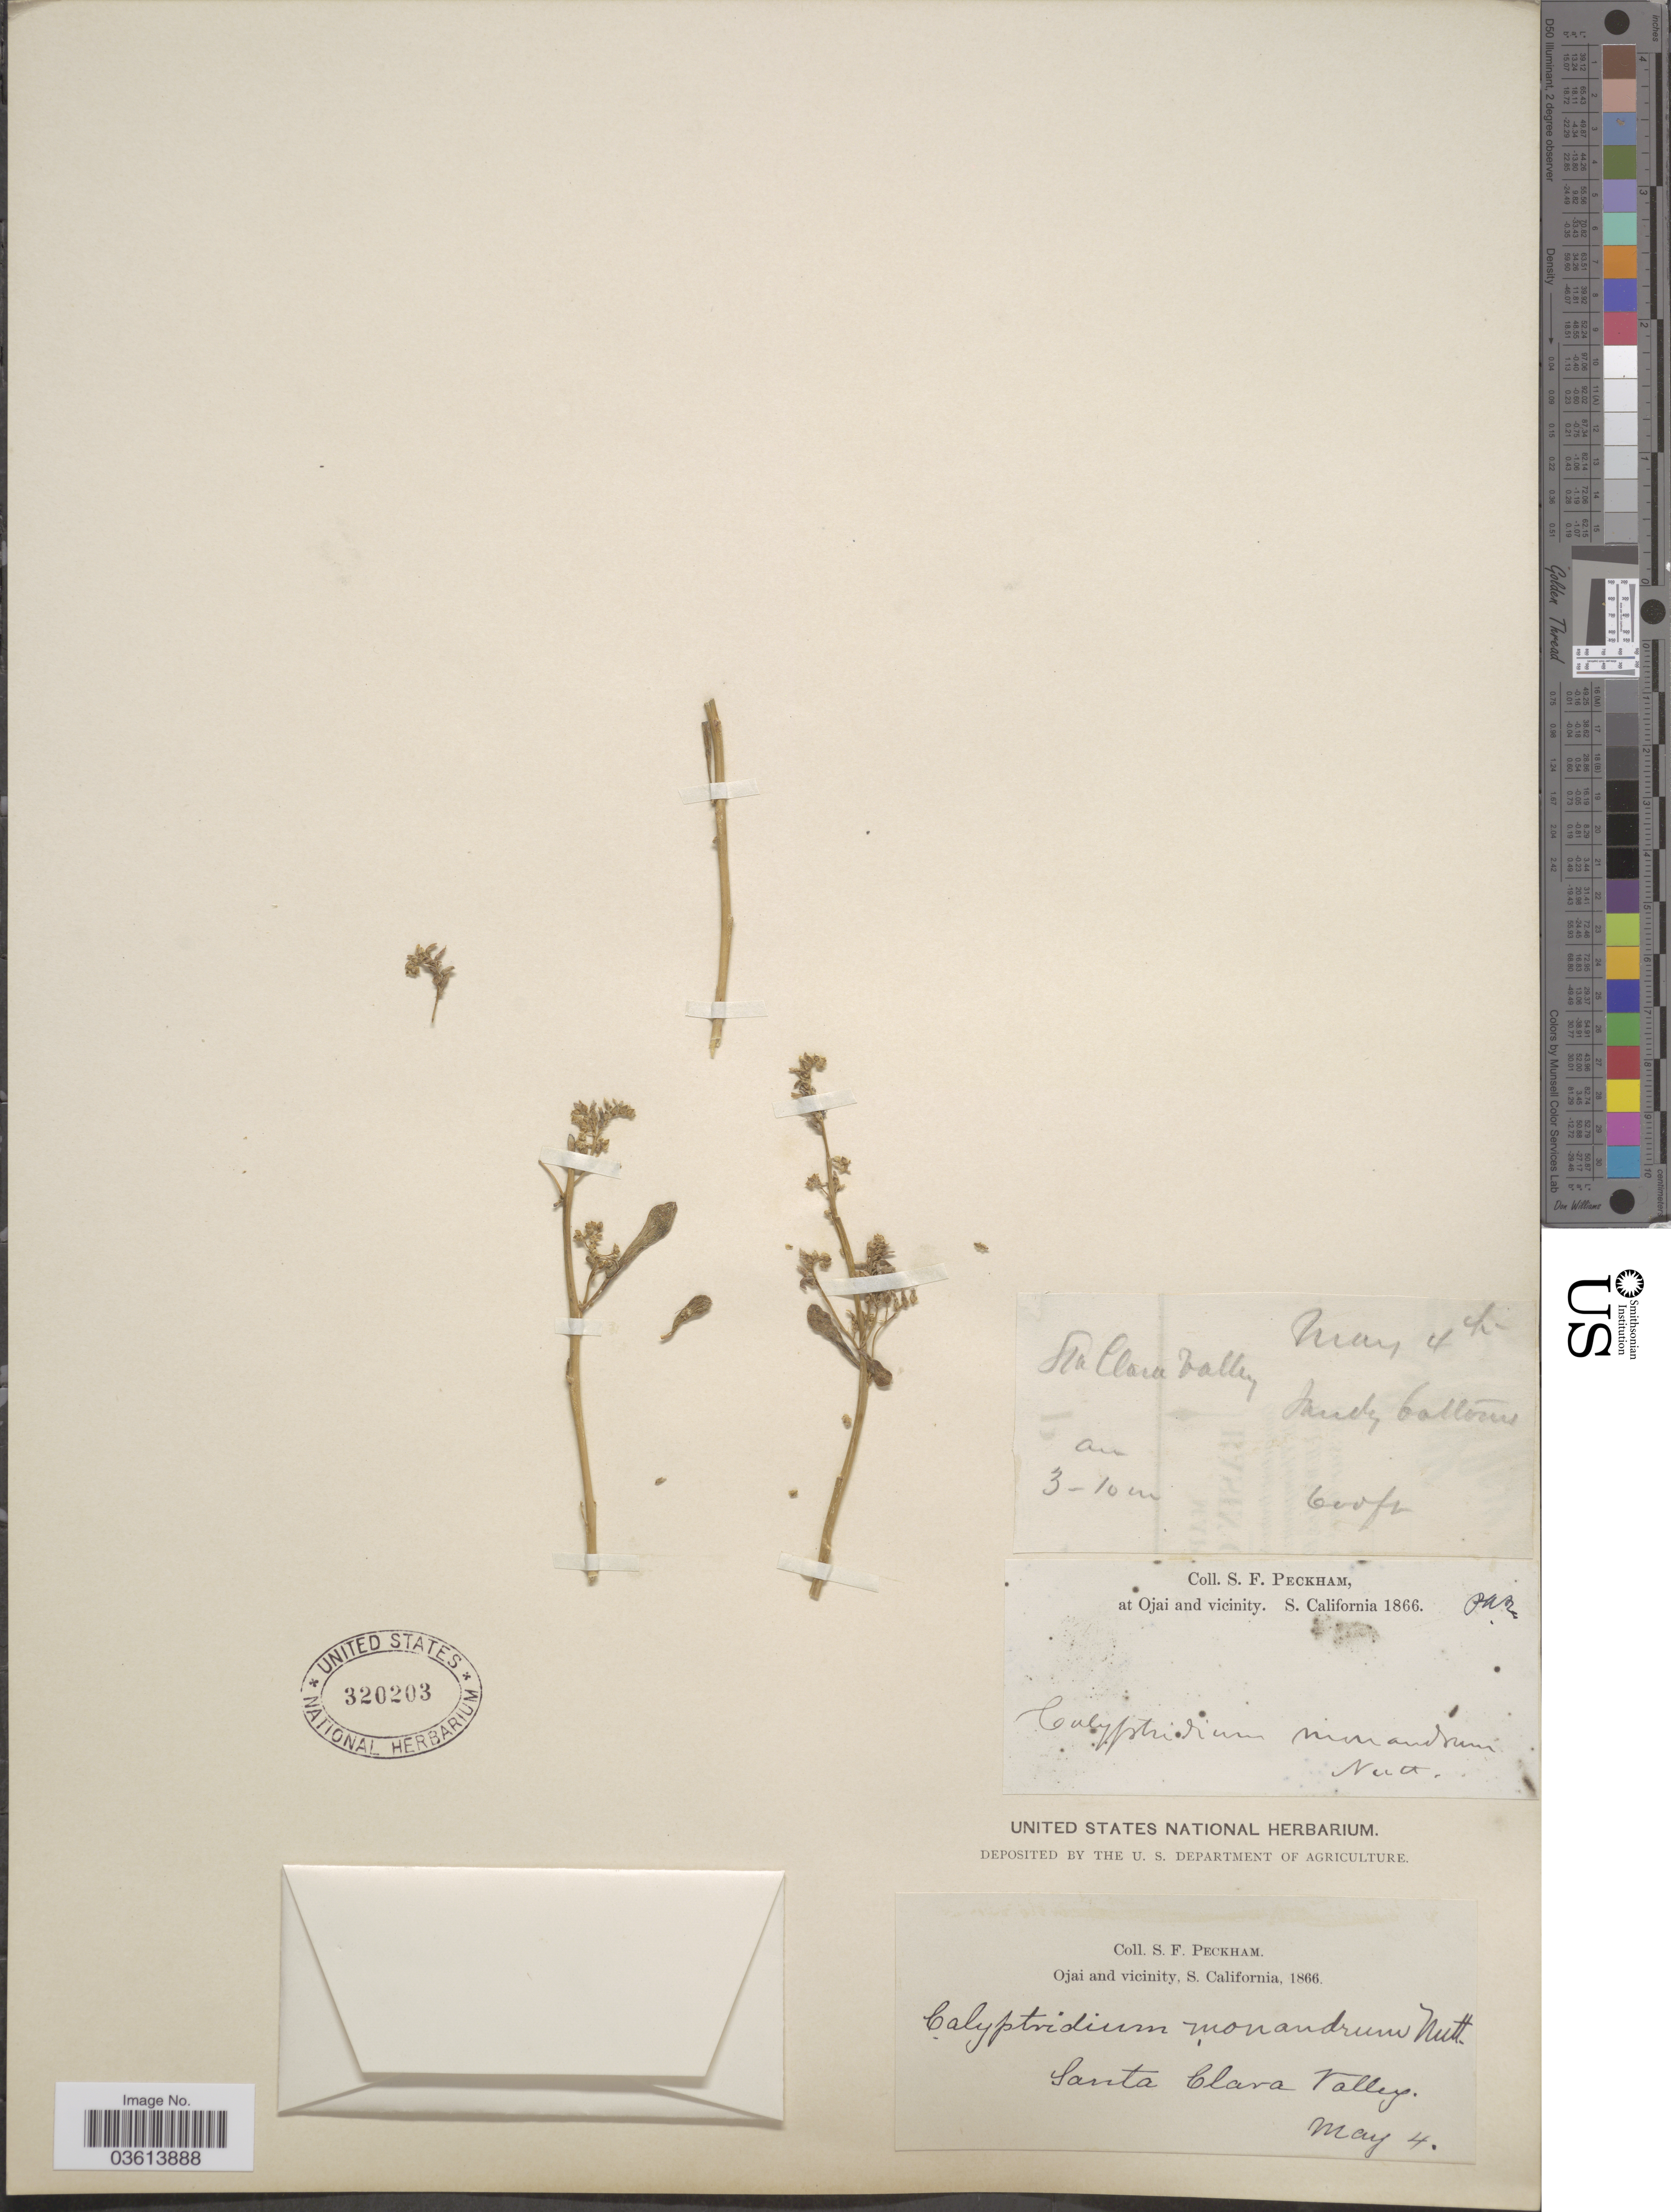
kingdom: Plantae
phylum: Tracheophyta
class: Magnoliopsida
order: Caryophyllales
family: Montiaceae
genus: Calyptridium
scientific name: Calyptridium monandrum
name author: (Nutt.) Nutt.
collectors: S. Peckham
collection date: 1866-05-04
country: United States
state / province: California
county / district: Ventura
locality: Ojai and vicinity, S. California. Santa Clara Valley.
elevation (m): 183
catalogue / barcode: US 320203